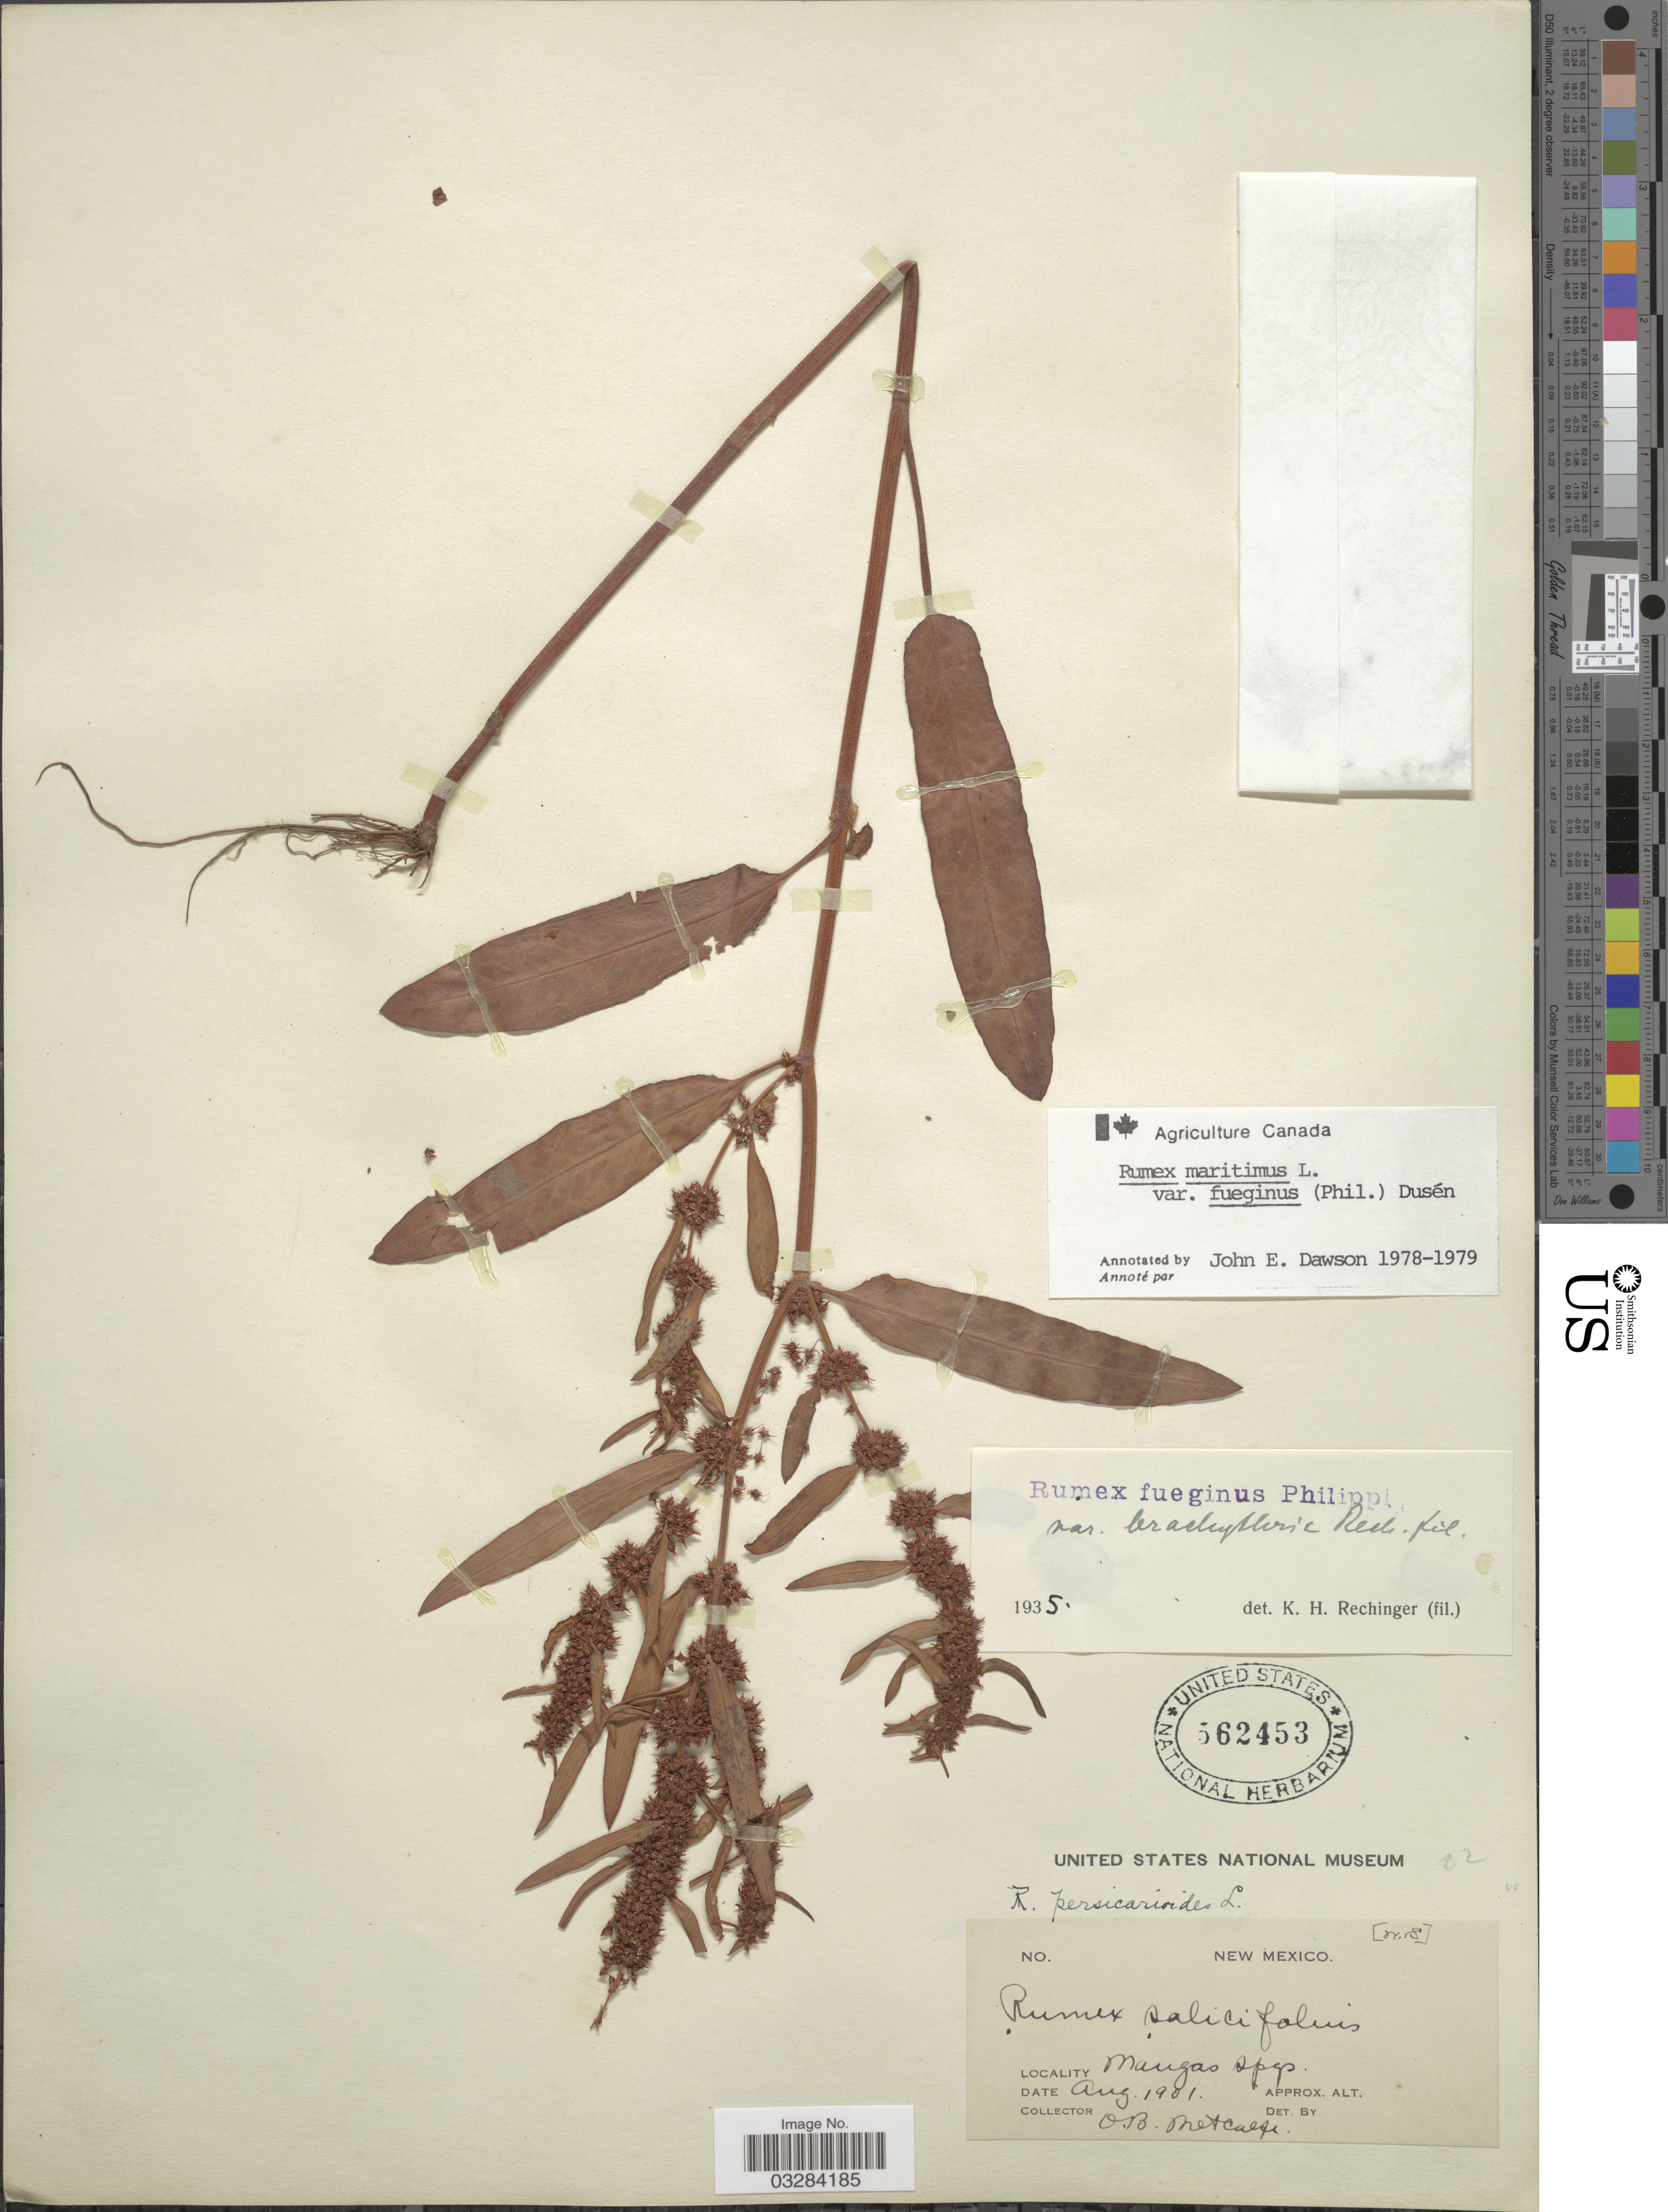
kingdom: Plantae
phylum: Tracheophyta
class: Magnoliopsida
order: Caryophyllales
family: Polygonaceae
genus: Rumex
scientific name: Rumex maritimus var. fueginus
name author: (Phil.) Dusén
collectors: O. B. Metcalfe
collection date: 1901-08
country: United States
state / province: New Mexico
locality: Mangas Spgs.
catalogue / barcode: US 562453